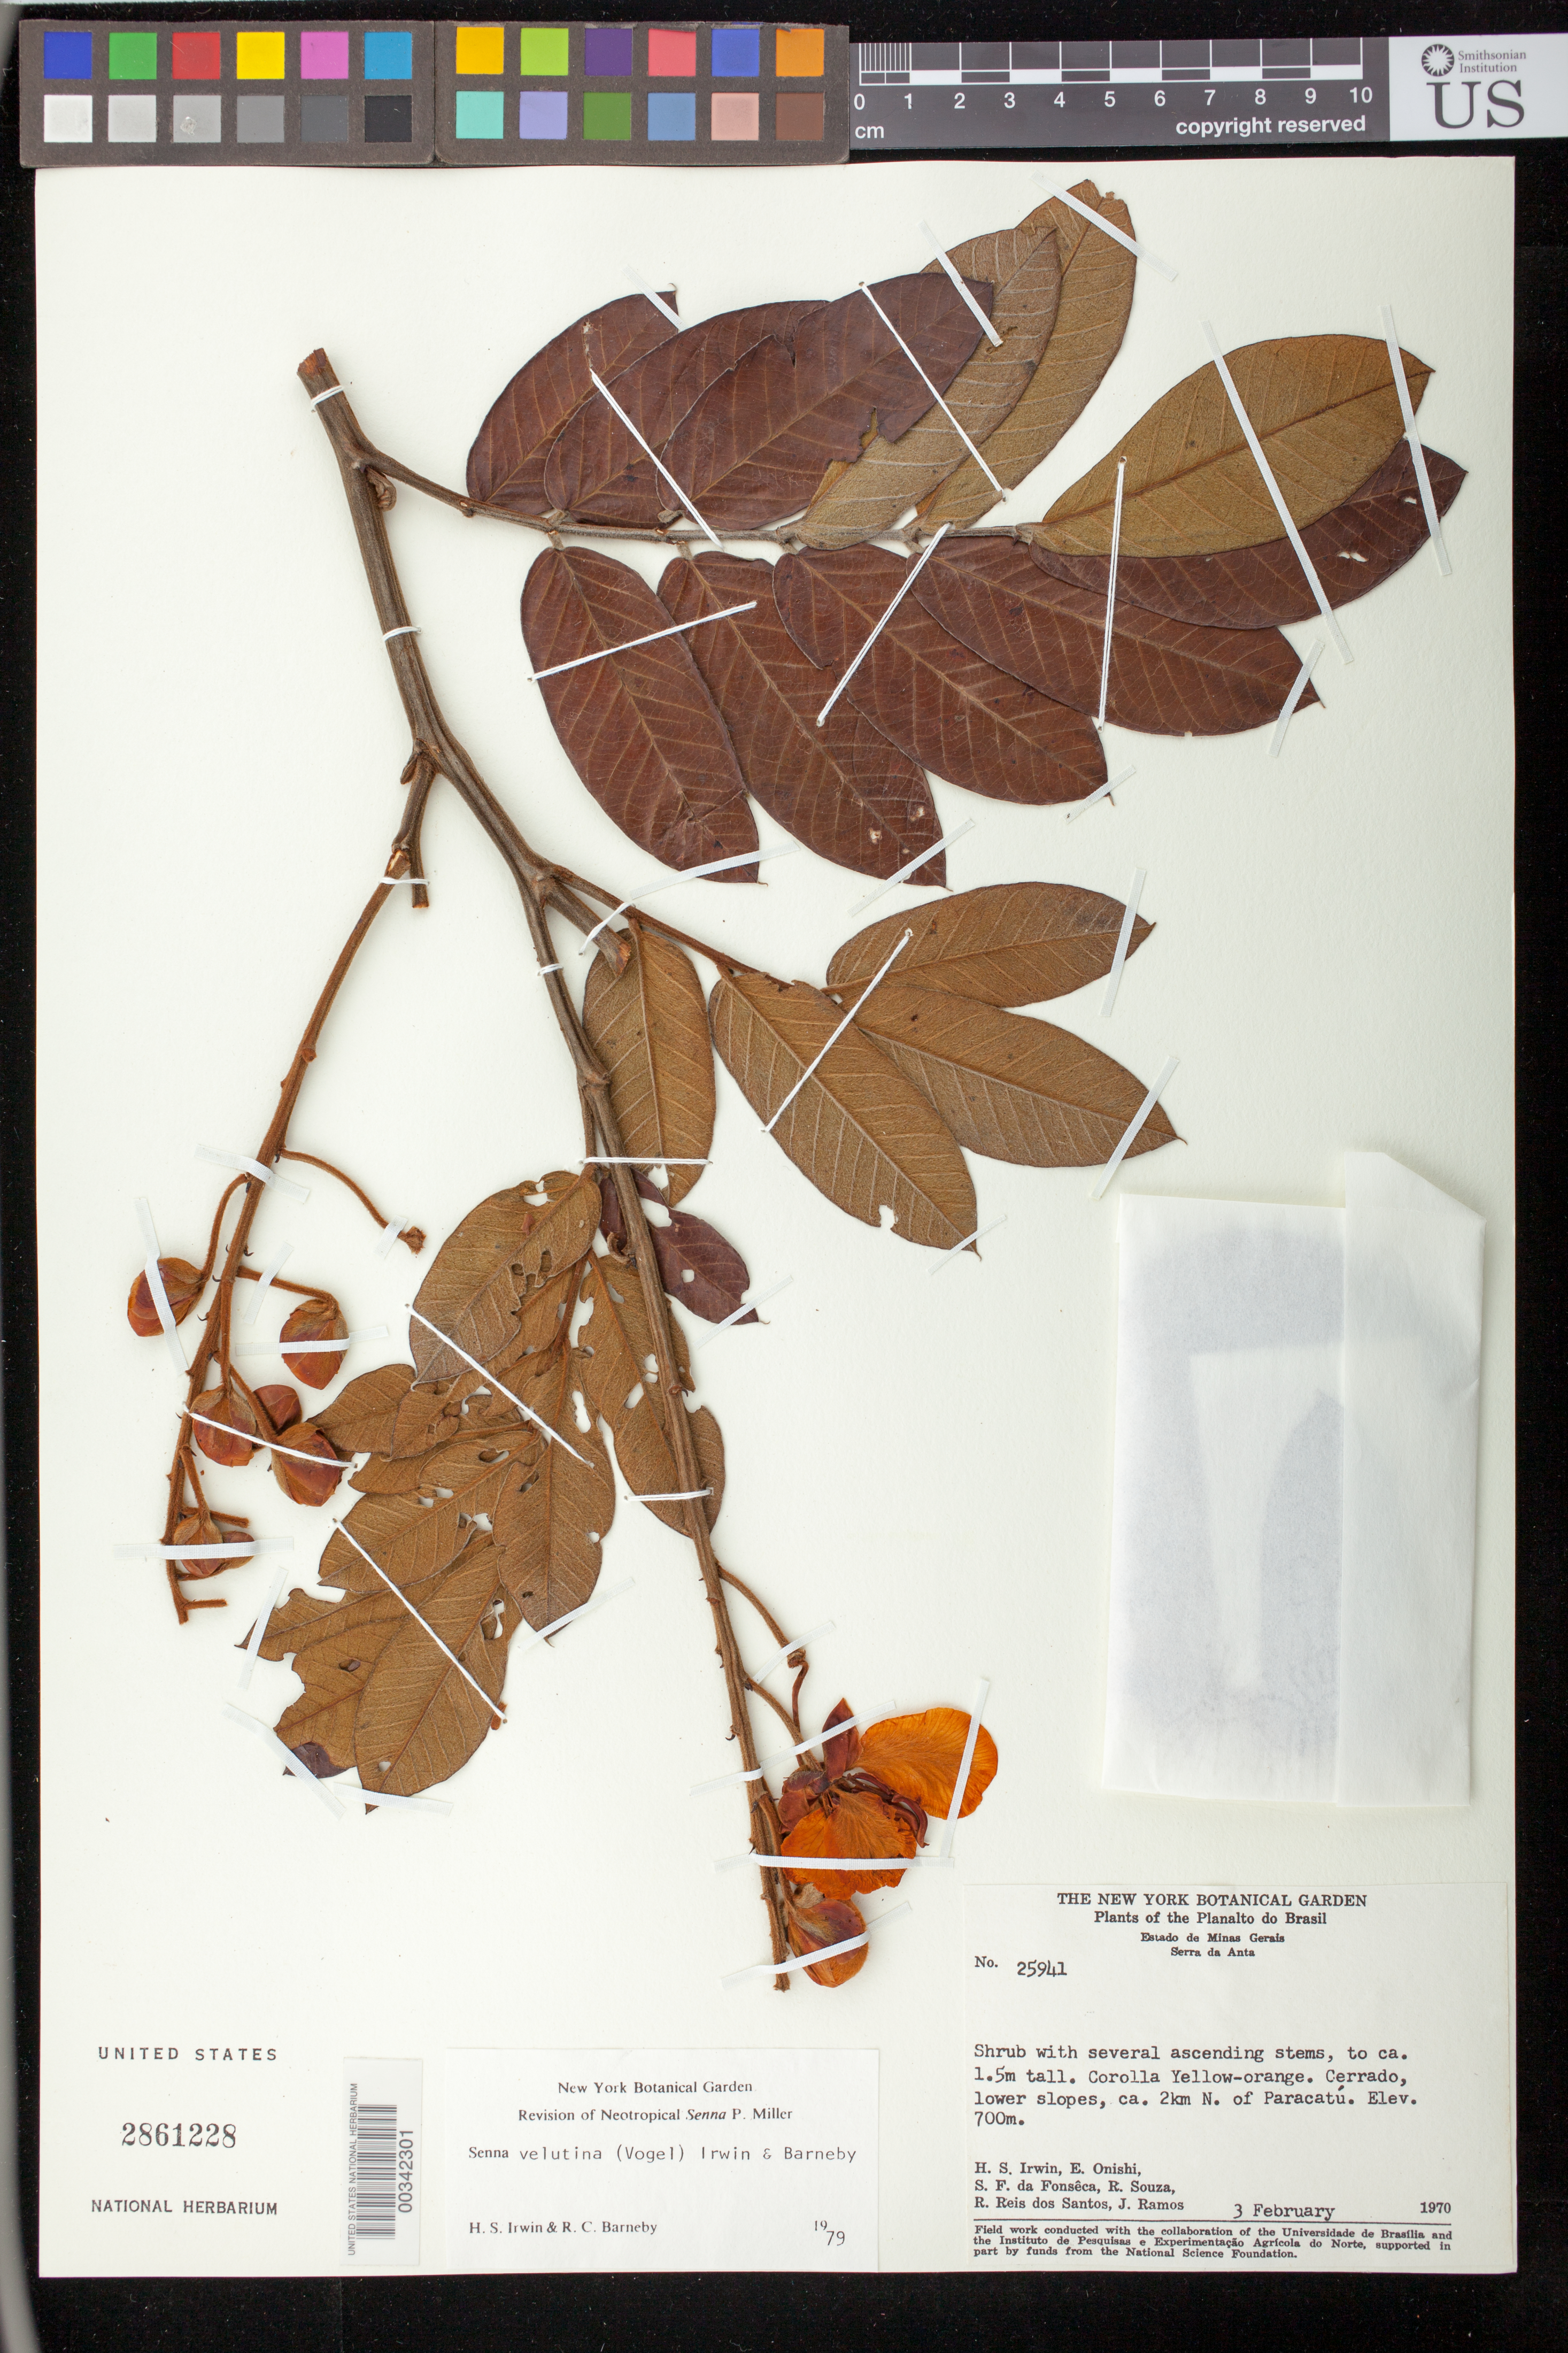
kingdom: Plantae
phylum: Tracheophyta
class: Magnoliopsida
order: Fabales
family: Fabaceae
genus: Senna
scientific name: Senna velutina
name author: (Vogel) H.S. Irwin & Barneby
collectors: H. Irwin, E. Onishi, S. F. Fonsêca, R. Souza, R. G. P. Santos & J. F. Ramos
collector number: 25941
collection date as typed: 03 Feb 1970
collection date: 1970-02-03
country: Brazil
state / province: Minas Gerais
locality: Ca 2 km n of paracatu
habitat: Cerrado, lower slopes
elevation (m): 700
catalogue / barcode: US 2861228